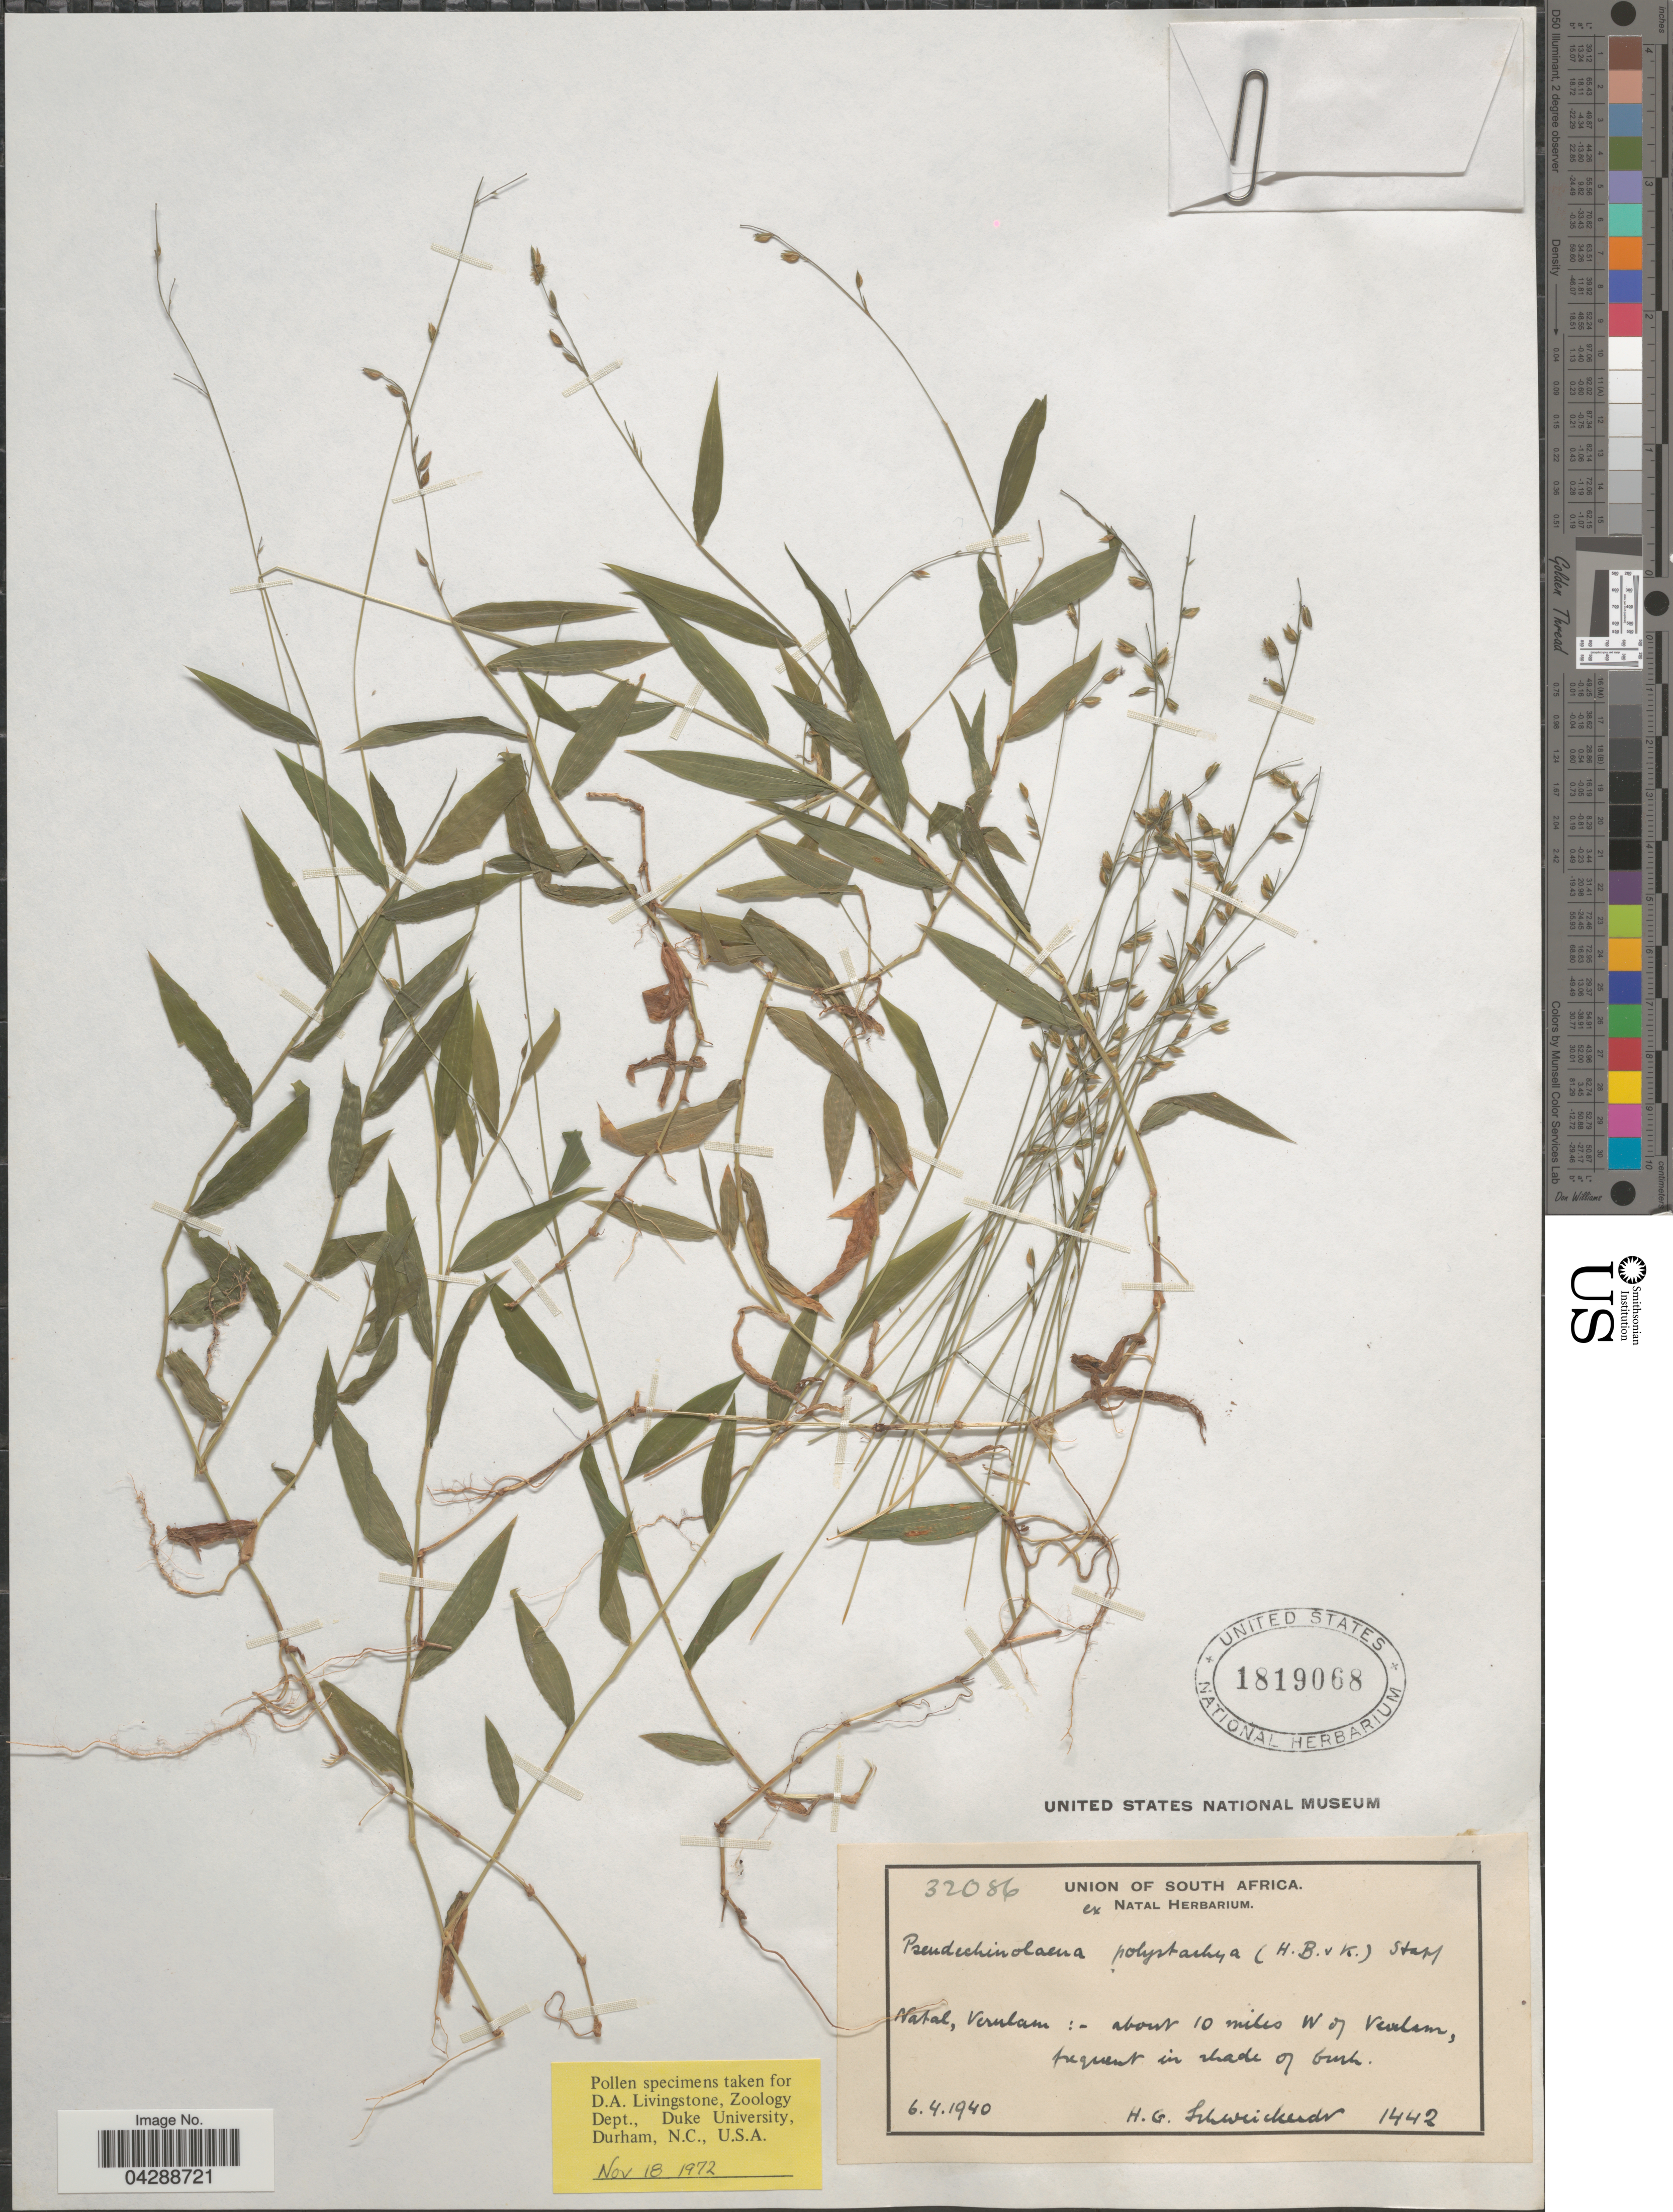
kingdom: Plantae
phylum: Tracheophyta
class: Liliopsida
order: Poales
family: Poaceae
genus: Pseudechinolaena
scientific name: Pseudechinolaena polystachya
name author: (Kunth) Stapf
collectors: H. Schweickerdt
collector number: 1442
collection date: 1940-04-06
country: South Africa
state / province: KwaZulu-Natal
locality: Union of South Africa. Natal, Verutam [interpreted]: about 10 miles W of Verulam [interpreted], frequent in shade of bush.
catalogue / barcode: US 1819068